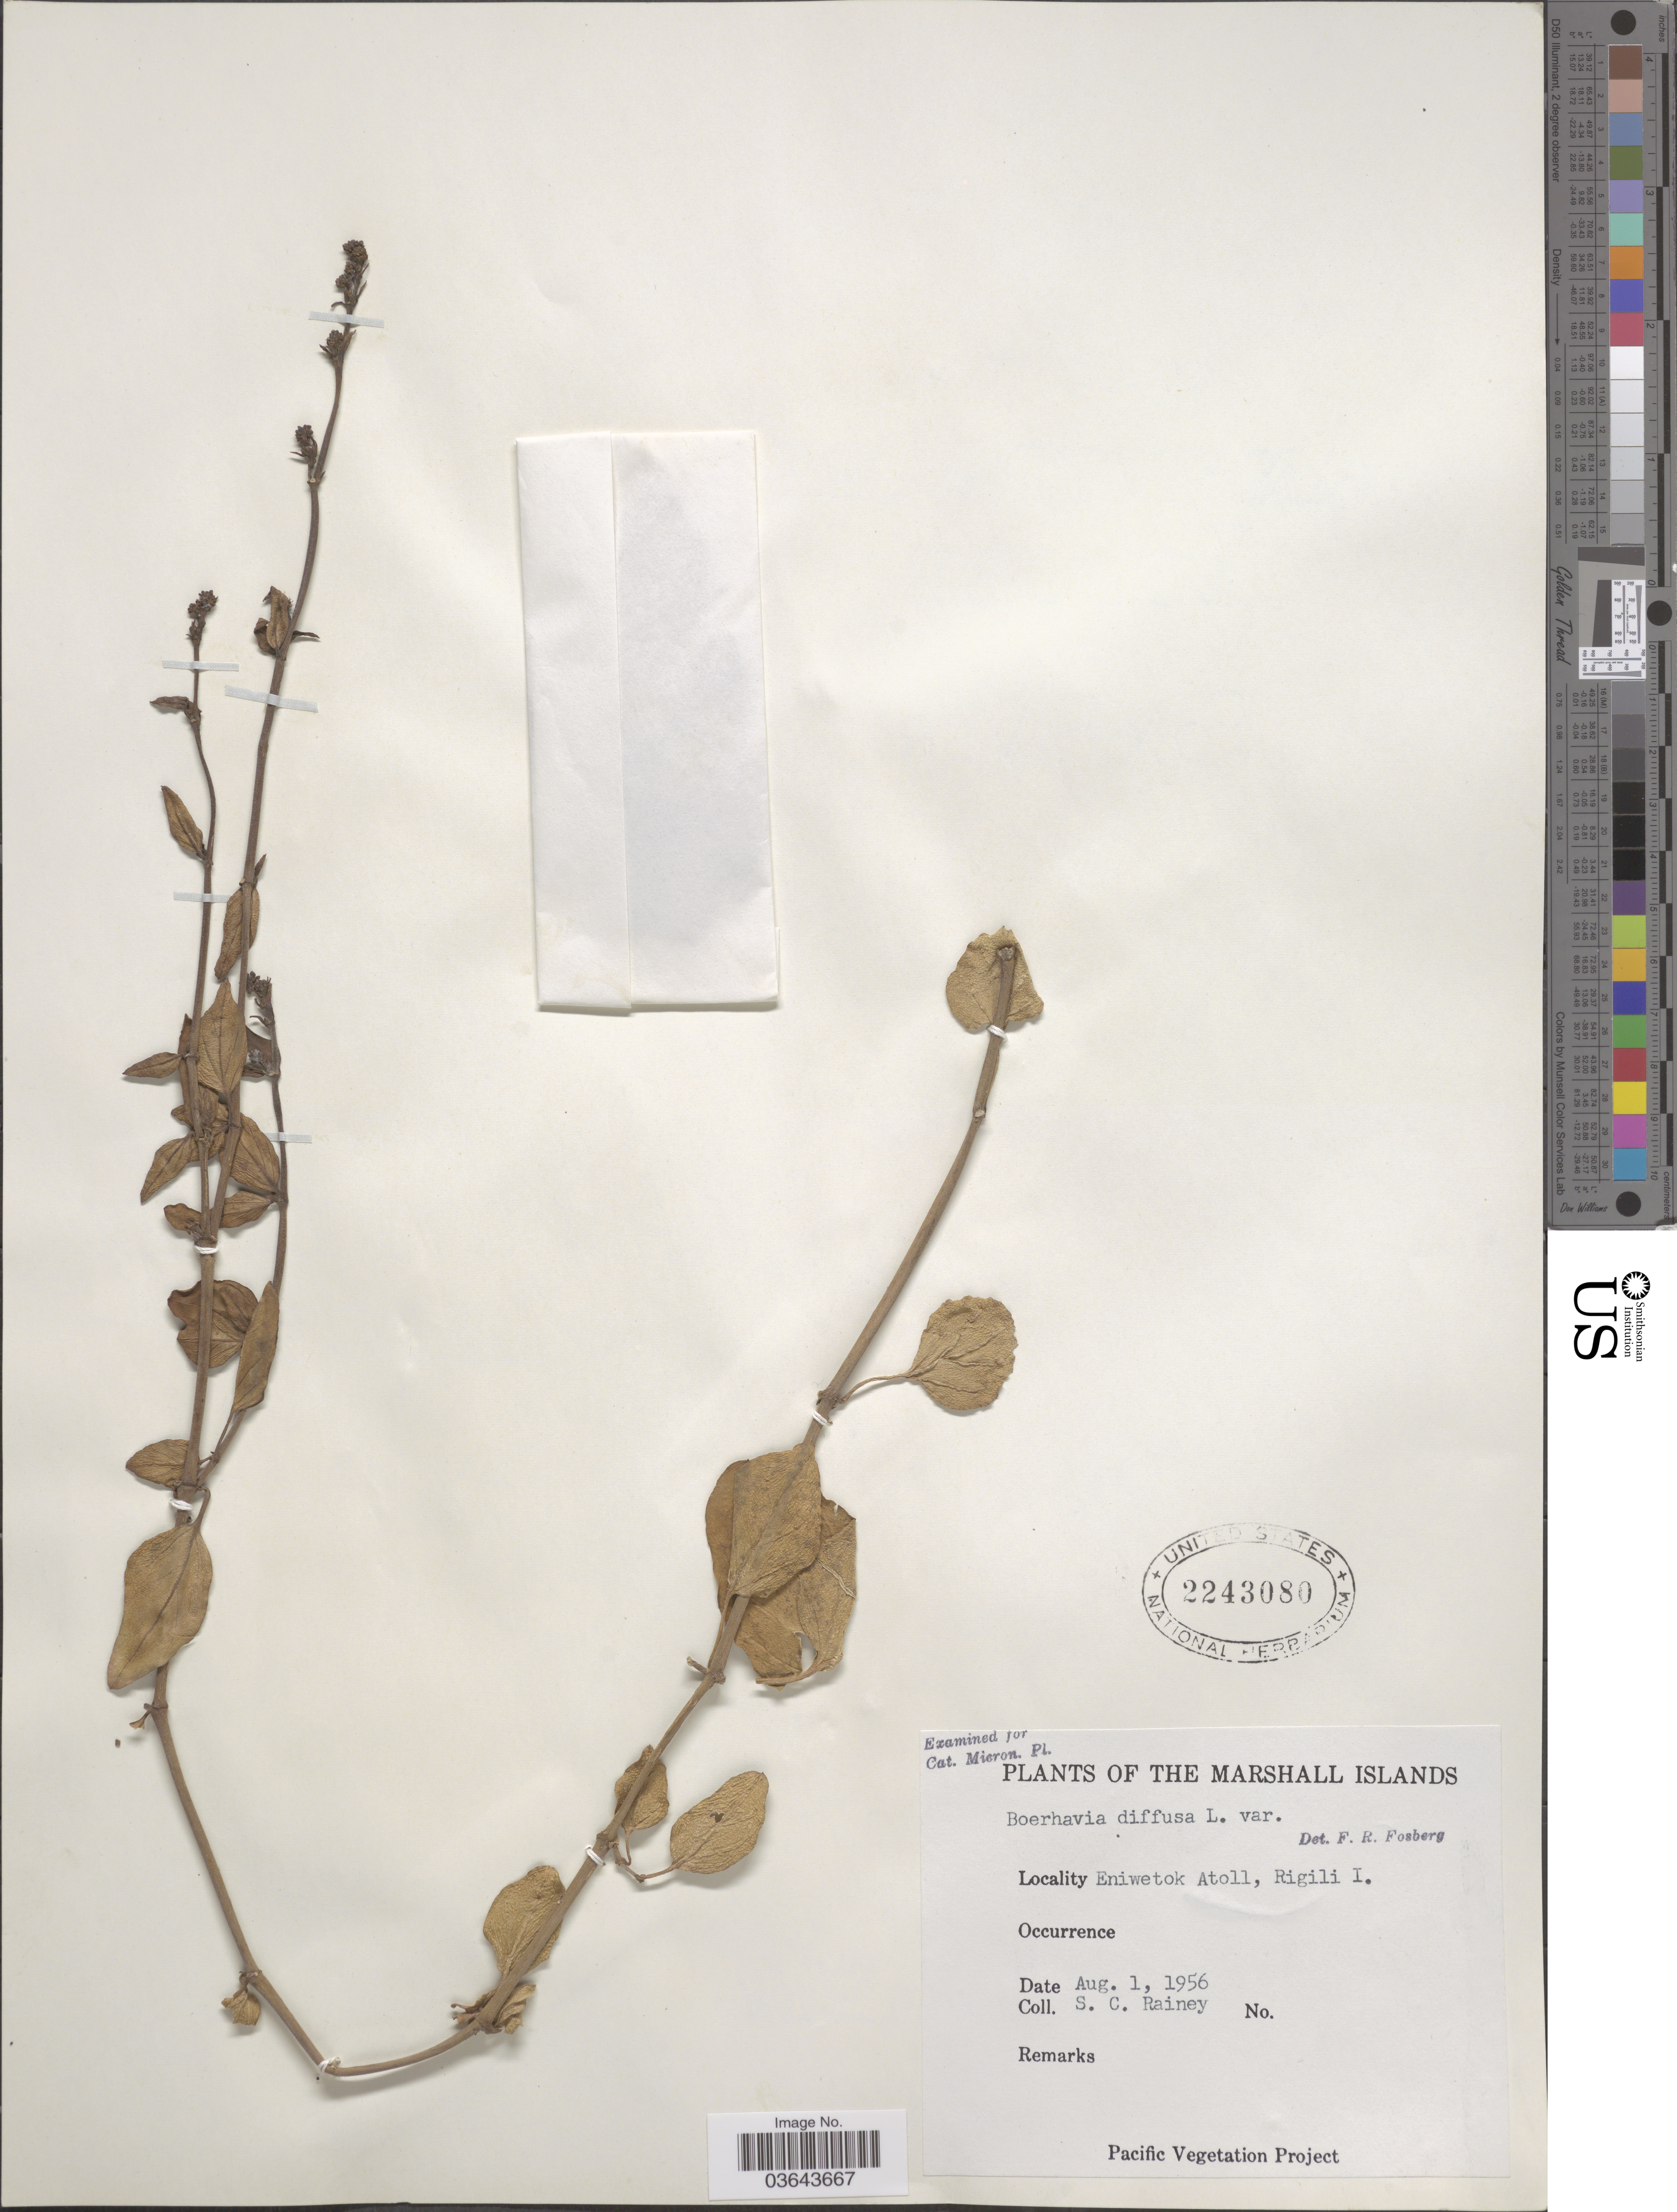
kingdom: Plantae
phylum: Tracheophyta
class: Magnoliopsida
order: Caryophyllales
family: Nyctaginaceae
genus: Boerhavia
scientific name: Boerhavia repens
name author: L.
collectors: S. C. Rainey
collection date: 1956-08-01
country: Marshall Islands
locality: Eniwetok Atoll, Rigili I.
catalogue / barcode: US 2243080